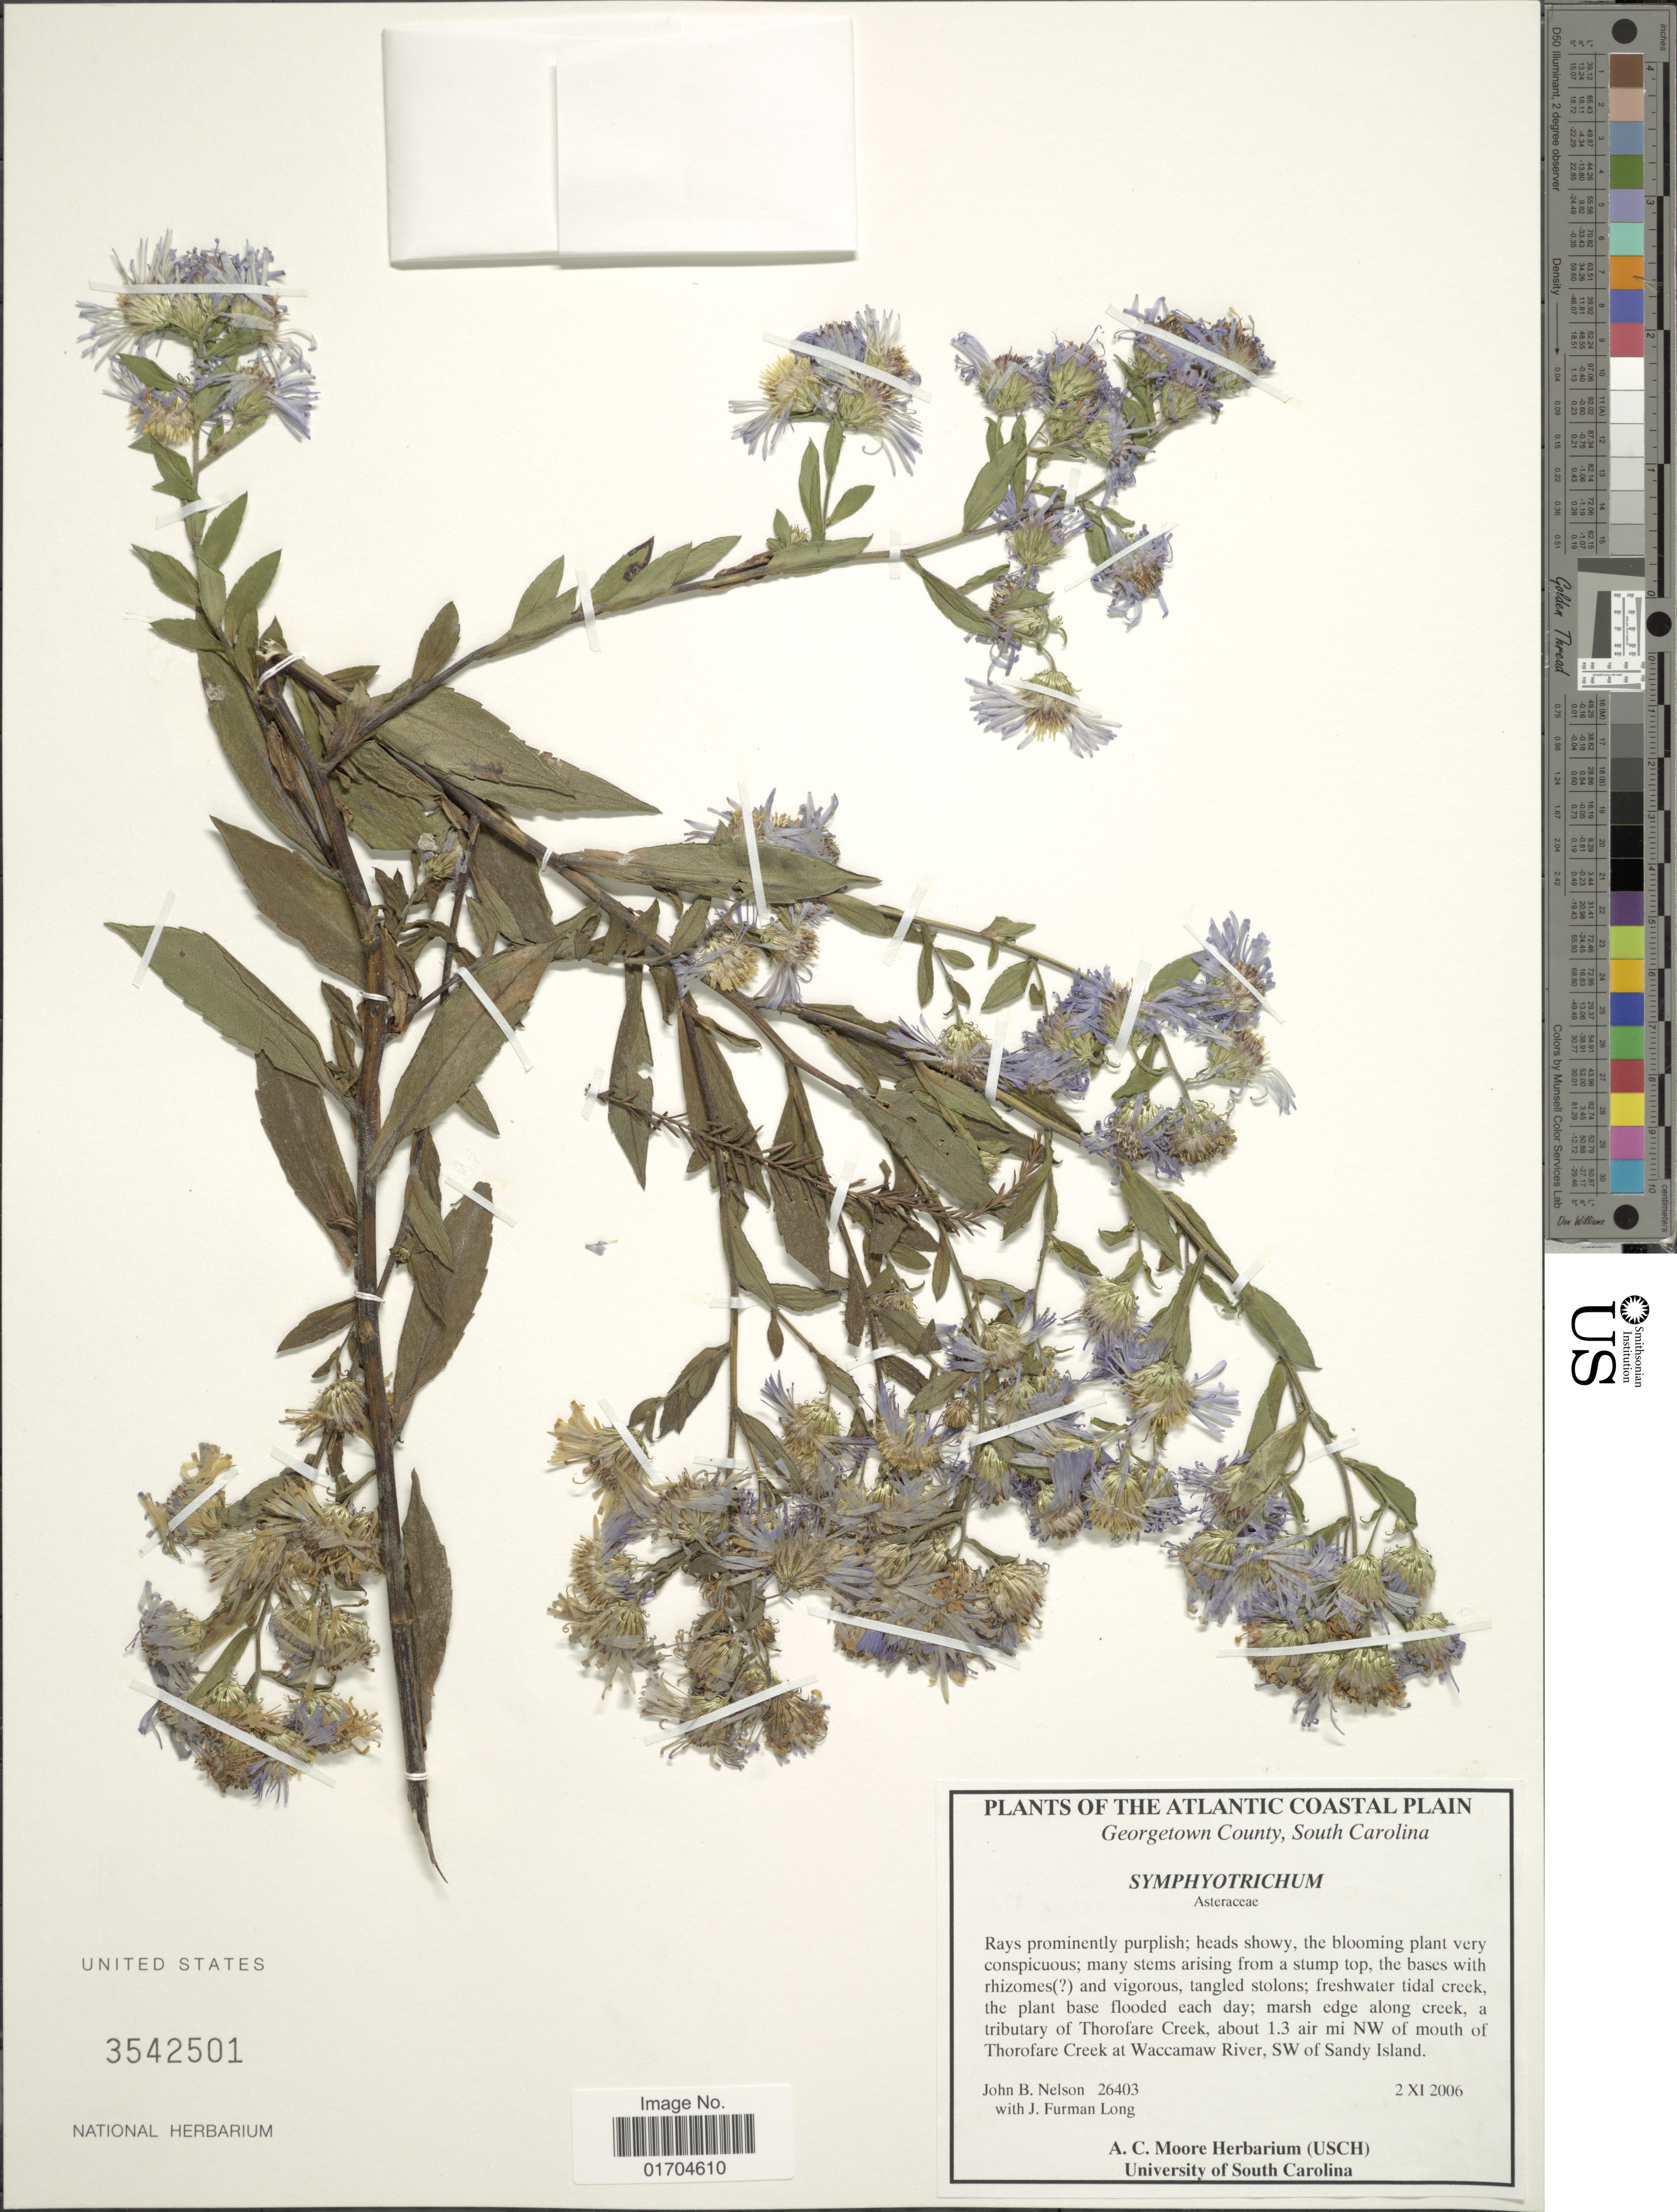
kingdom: Plantae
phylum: Tracheophyta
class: Magnoliopsida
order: Asterales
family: Asteraceae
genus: Symphyotrichum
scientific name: Symphyotrichum sp.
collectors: J. B. Nelson & F. Long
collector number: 26403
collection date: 2006-11-02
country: United States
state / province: South Carolina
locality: The Atlantic Coastal Plain. Georgetown County. Marsh edge along creek, a tributary of Thorofare Creek, about 1.3 air mi NW of mouth of Thorofare Creek at Waccamaw River, SW of Sandy Island.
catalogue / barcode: US 3542501